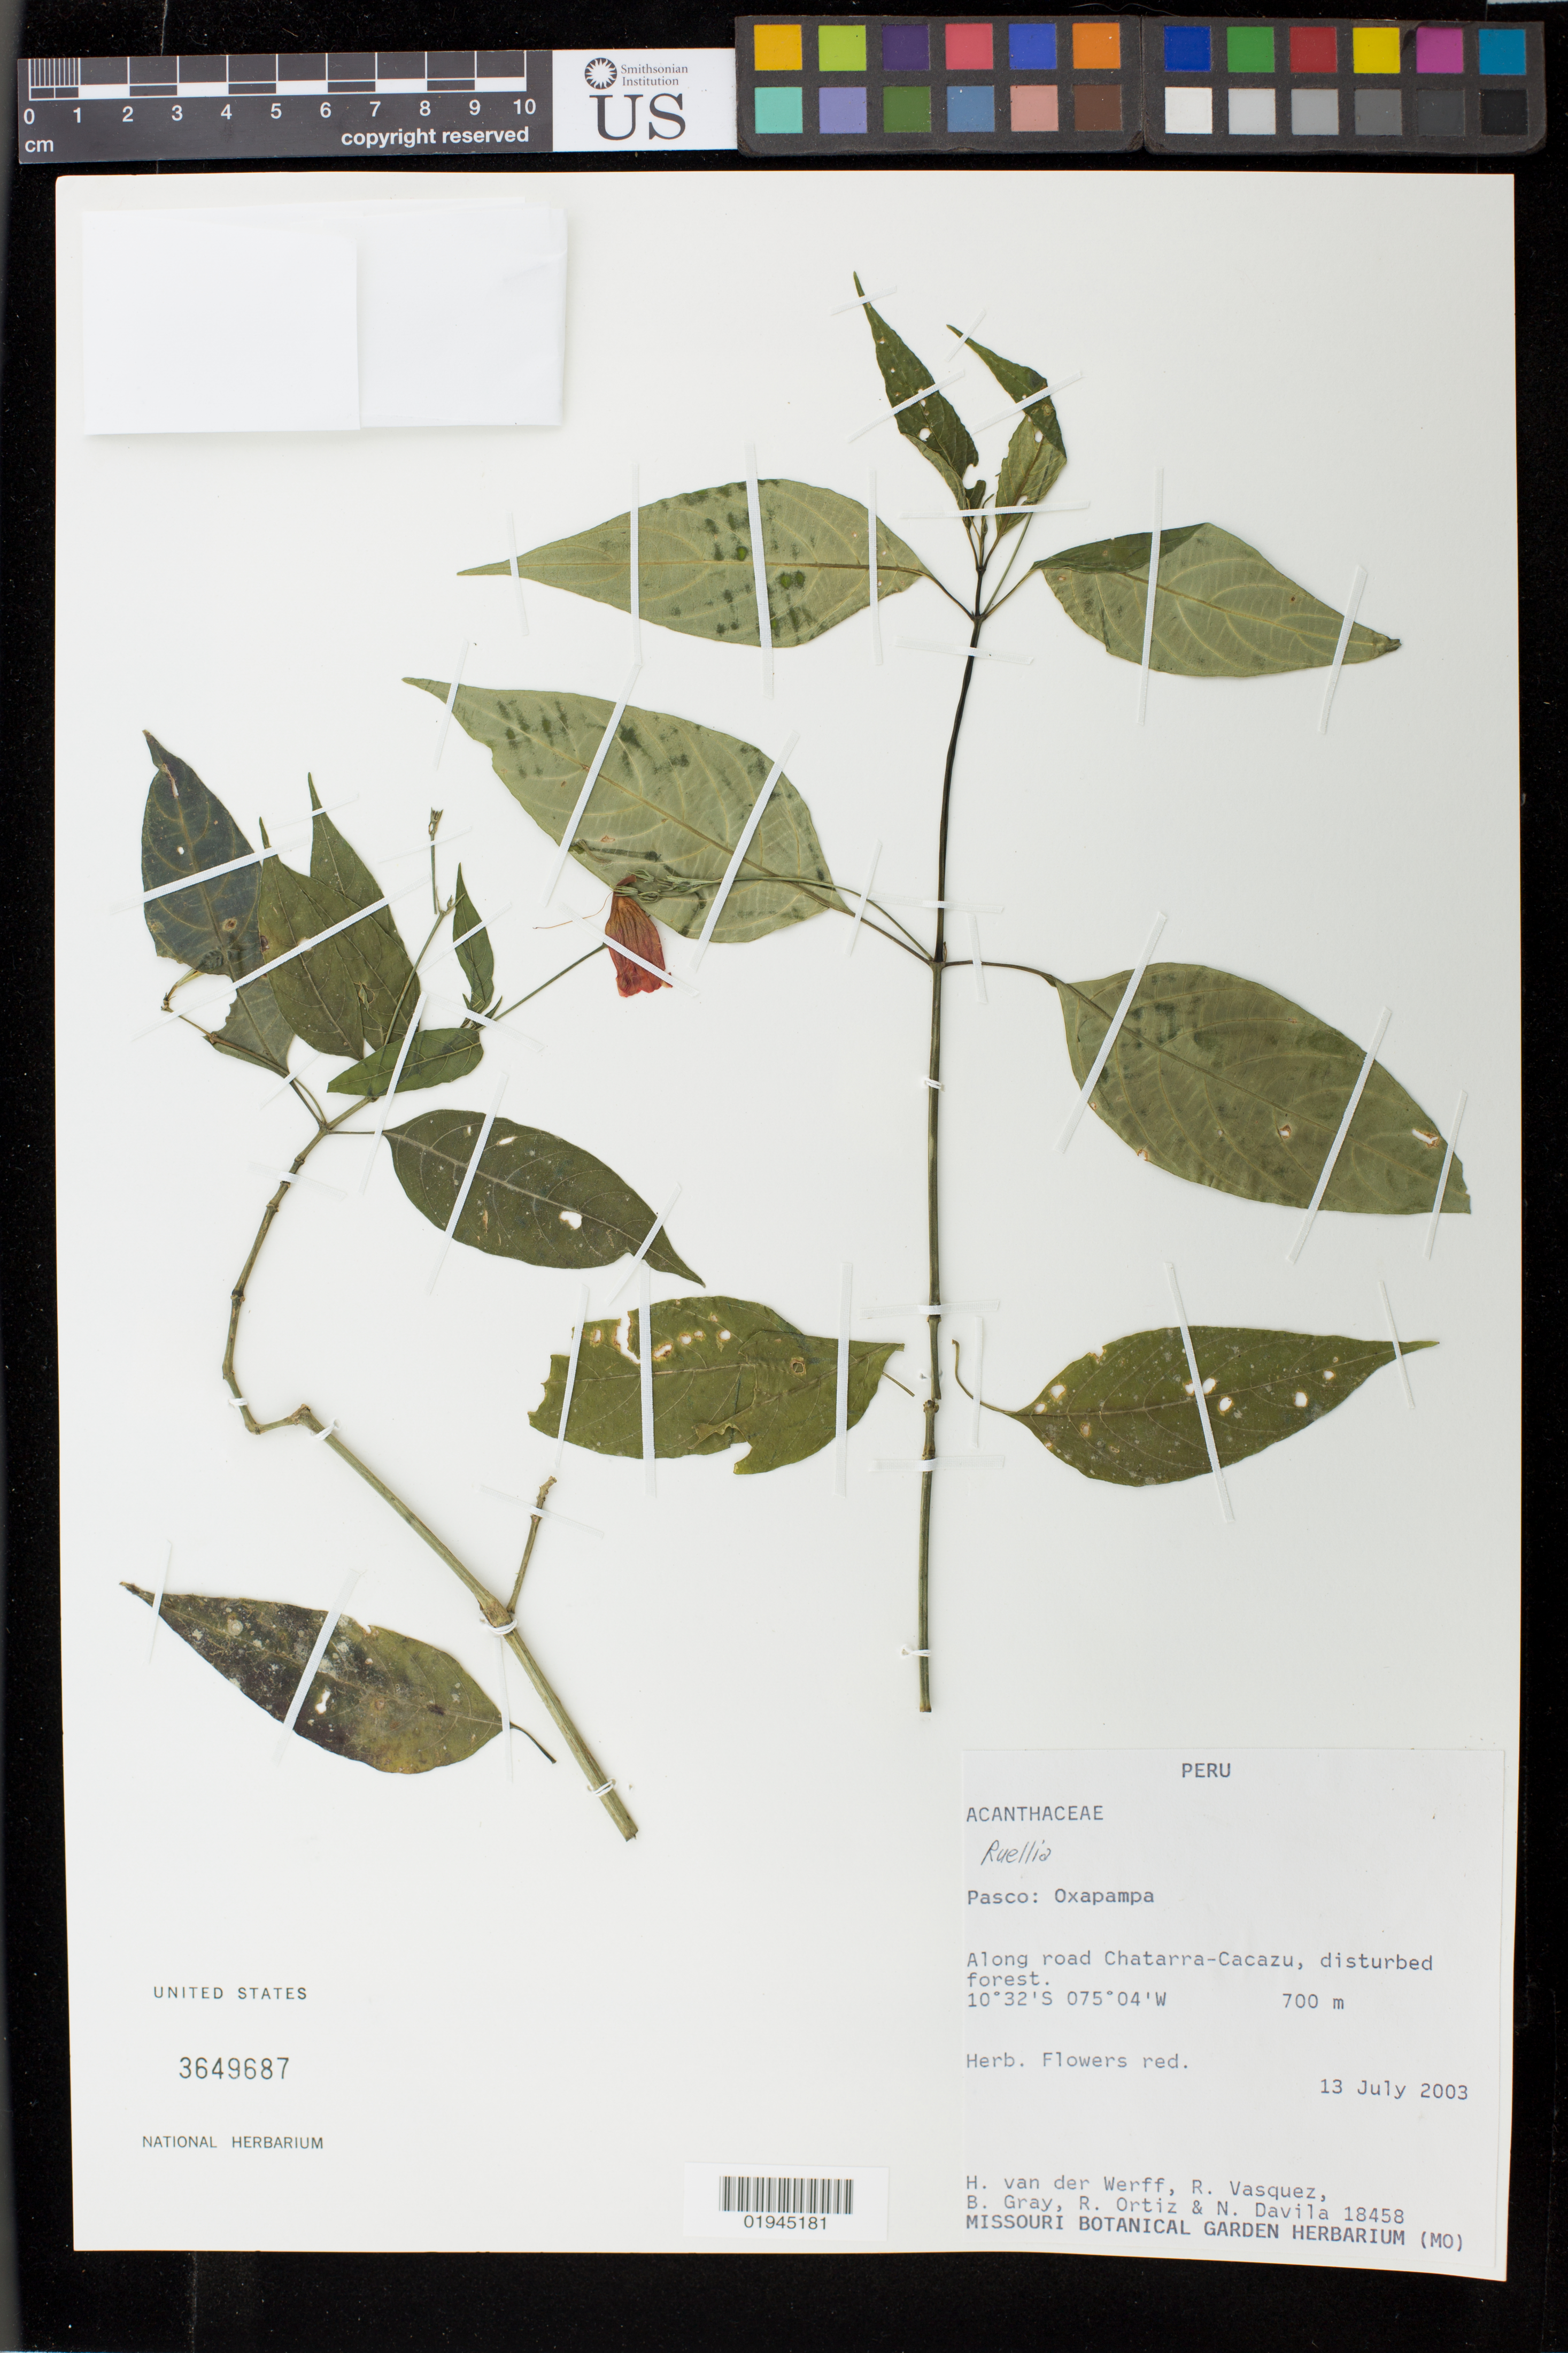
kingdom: Plantae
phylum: Tracheophyta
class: Magnoliopsida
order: Lamiales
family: Acanthaceae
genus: Ruellia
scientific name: Ruellia sp.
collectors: H. van der Werff, R. Vásquez M., B. Gray, R. Ortíz & N. Davila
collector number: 18458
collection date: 2003-07-13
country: Peru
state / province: Pasco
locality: Oxapampa. Along road Chatarra-Cacazu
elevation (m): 700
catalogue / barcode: US 3649687